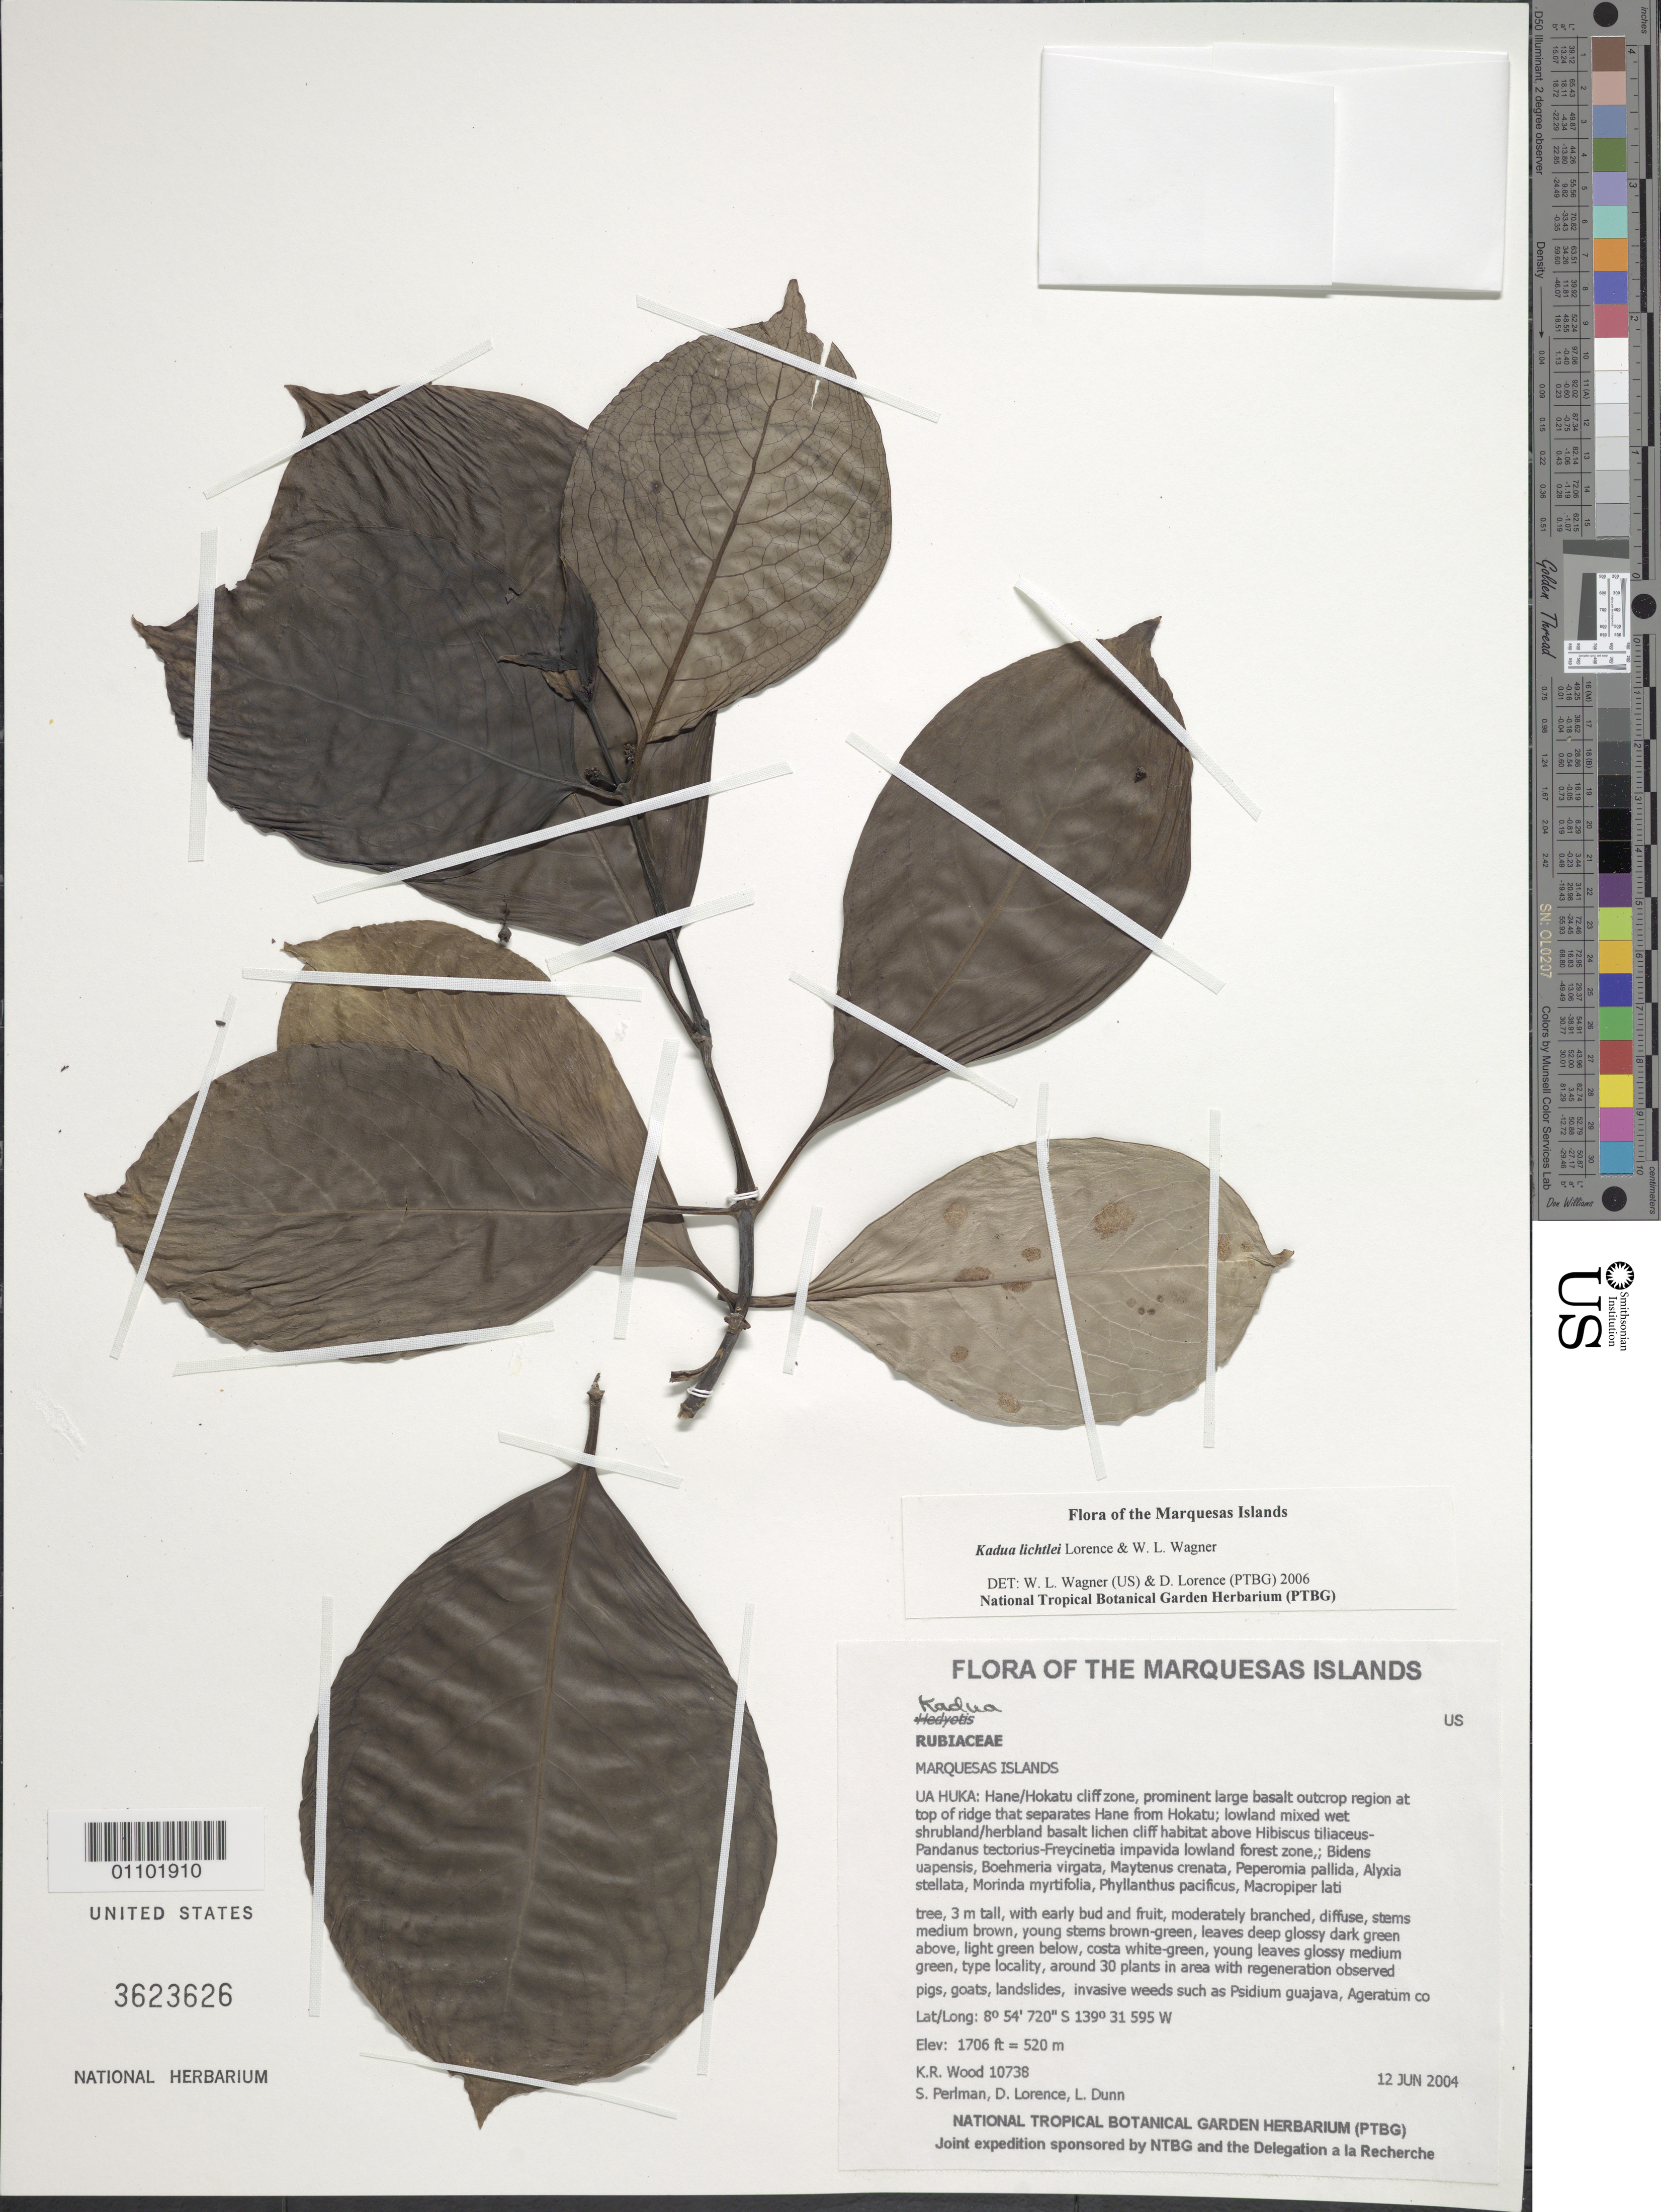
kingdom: Plantae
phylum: Tracheophyta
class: Magnoliopsida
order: Gentianales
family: Rubiaceae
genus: Kadua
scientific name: Kadua lichtlei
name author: Lorence & W.L. Wagner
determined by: Wagner, W. L.; Lorence, David H.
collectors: K. R. Wood, S. P. Perlman, D. Lorence & L. Dunn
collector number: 10738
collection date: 2004-06-12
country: French Polynesia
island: Ua Huka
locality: Hane/Hokatu cliff zone, prominent large basalt outcrop region at top of ridge that separates Hane from Hokatu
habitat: Lowland mixed wet shrubland/herbland basalt lichen cliff habitat above Hibiscus tiliaceus - Pandanus tectorius - Freycinetia impavida lowland forest zone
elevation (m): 520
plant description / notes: Pigs, goats, landslides, invasive weeds such as Psidium guajava, Ageratum conyzoides, Zingiber zerumbet, Paspalum conjugatum, Coffea arabica, Oplismenus compositus, and Kyllinga brevifolia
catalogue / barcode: US 3623626